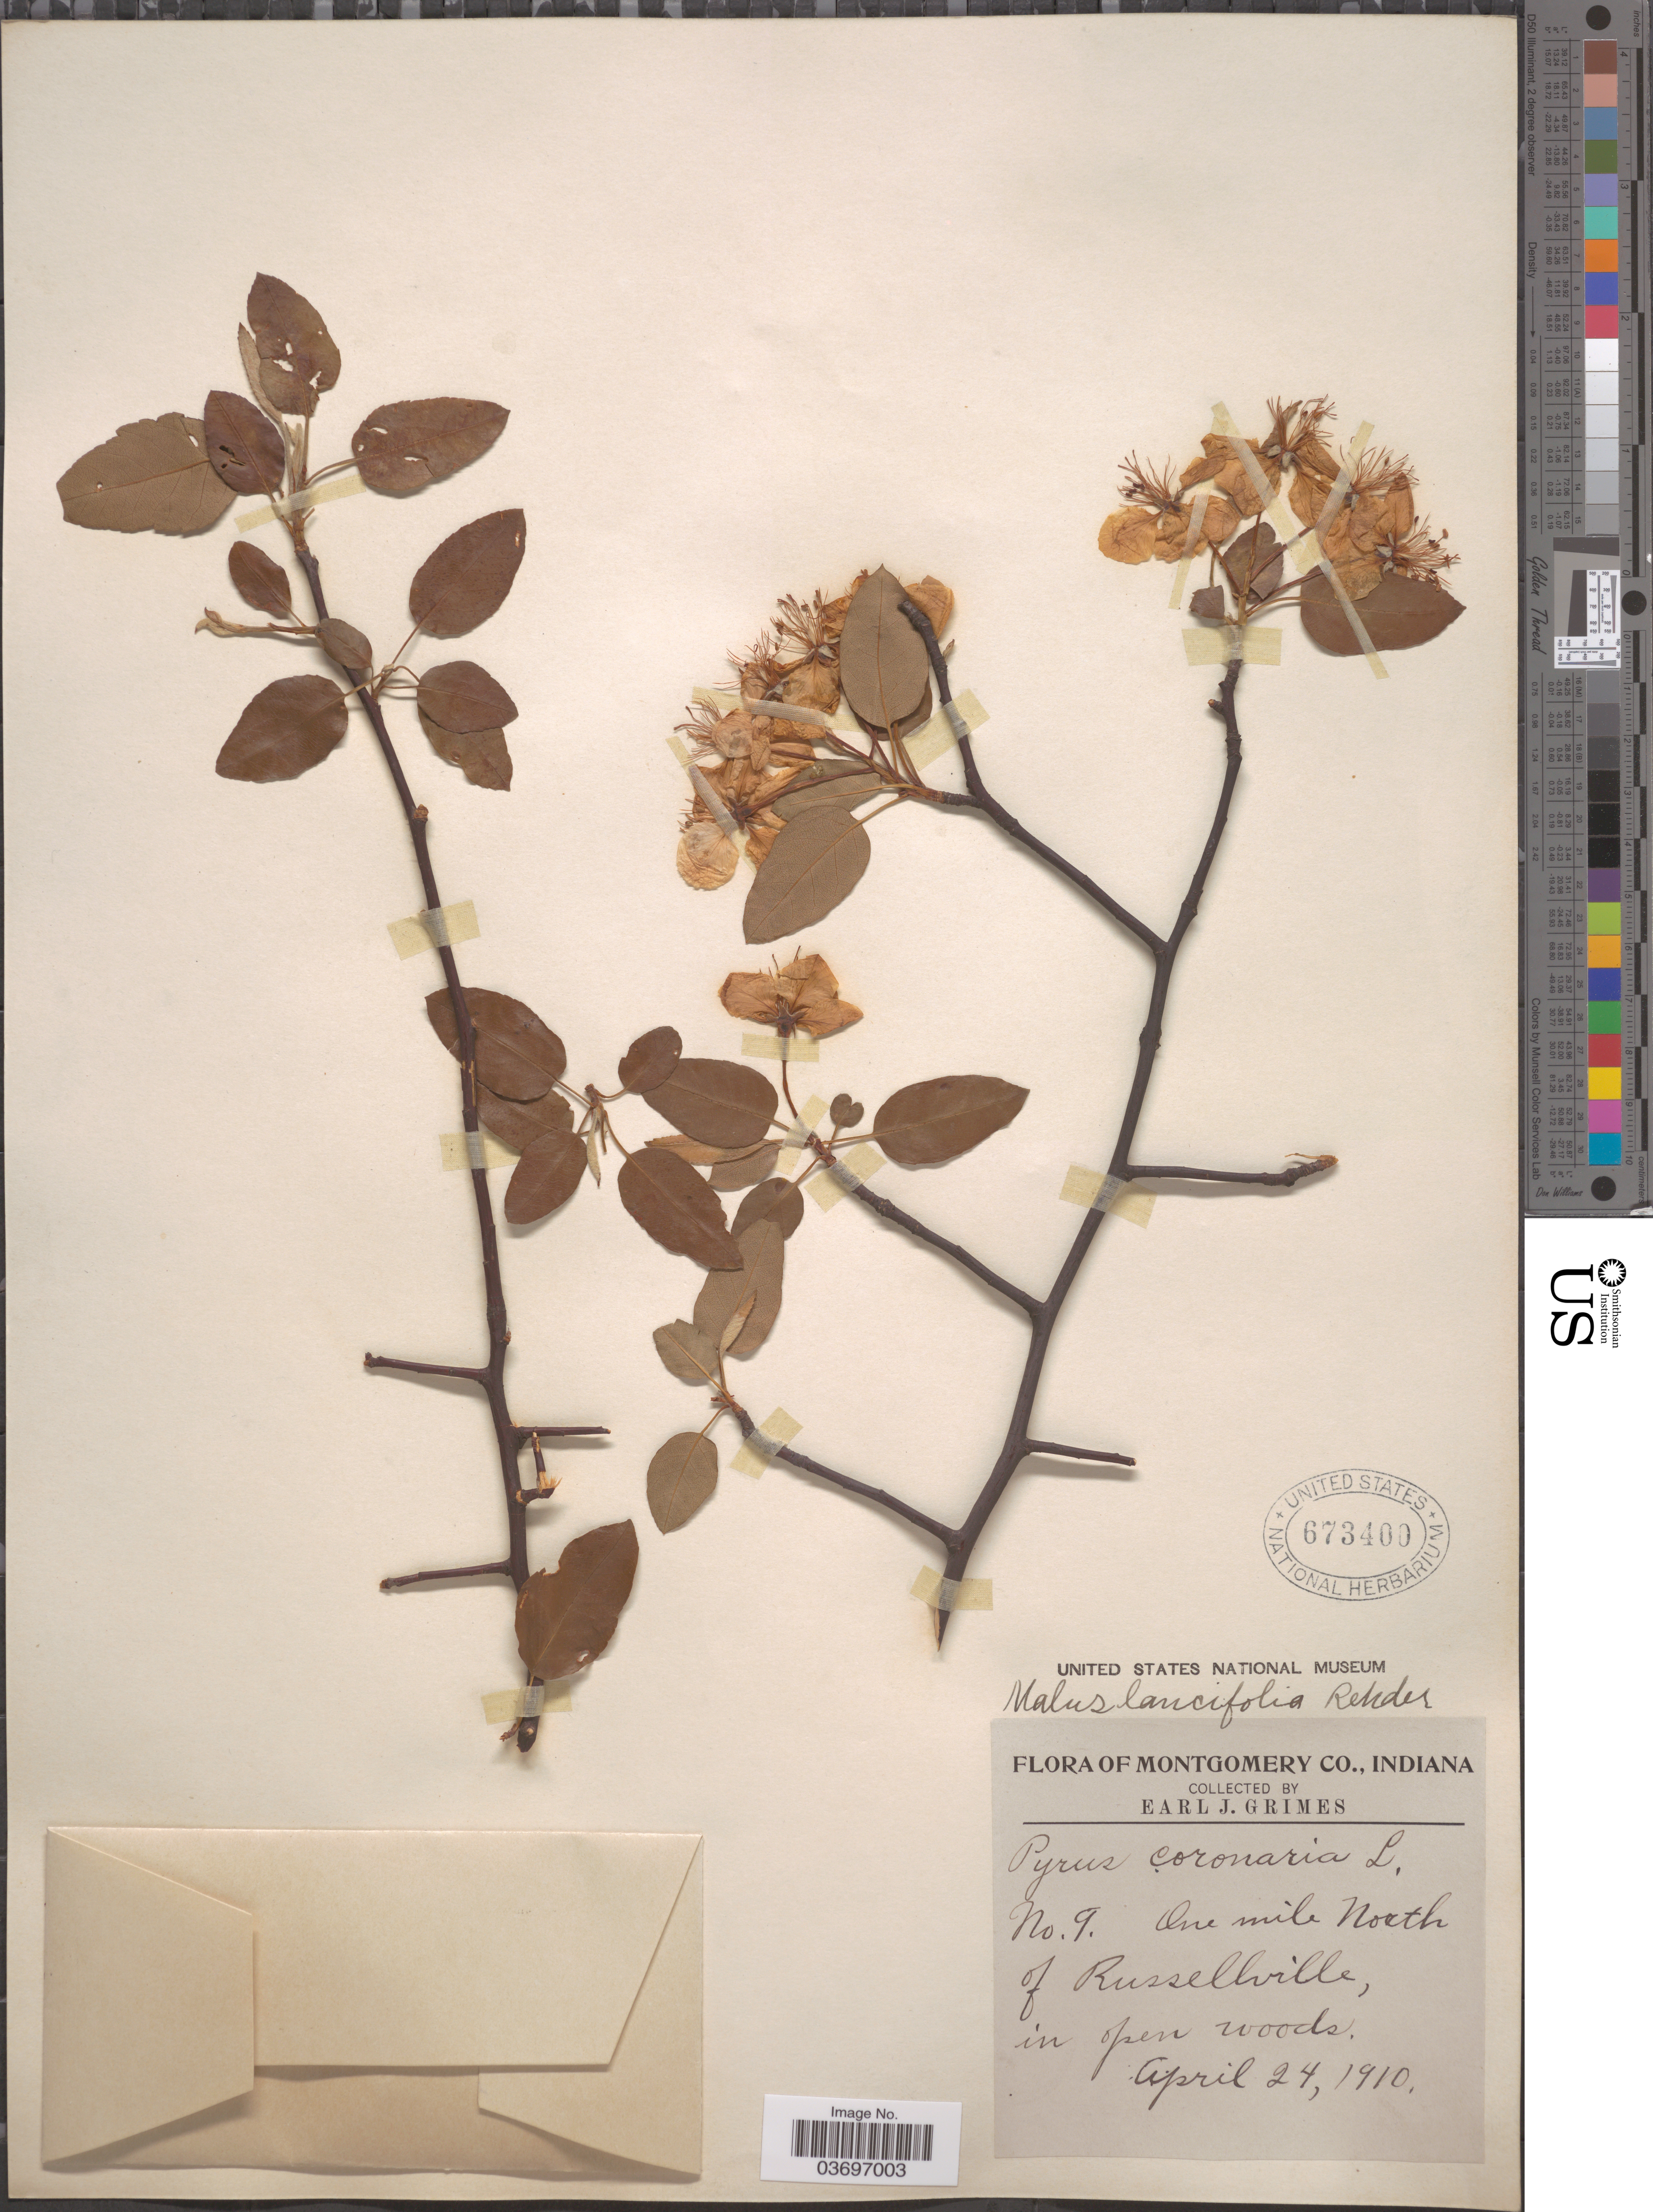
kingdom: Plantae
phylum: Tracheophyta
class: Magnoliopsida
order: Rosales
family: Rosaceae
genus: Malus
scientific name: Malus lancifolia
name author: Rehder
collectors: E. J. Grimes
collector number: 9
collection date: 1910-04-24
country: United States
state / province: Indiana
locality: Montgomery Co. One mile North of Russellville.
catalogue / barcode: US 673400